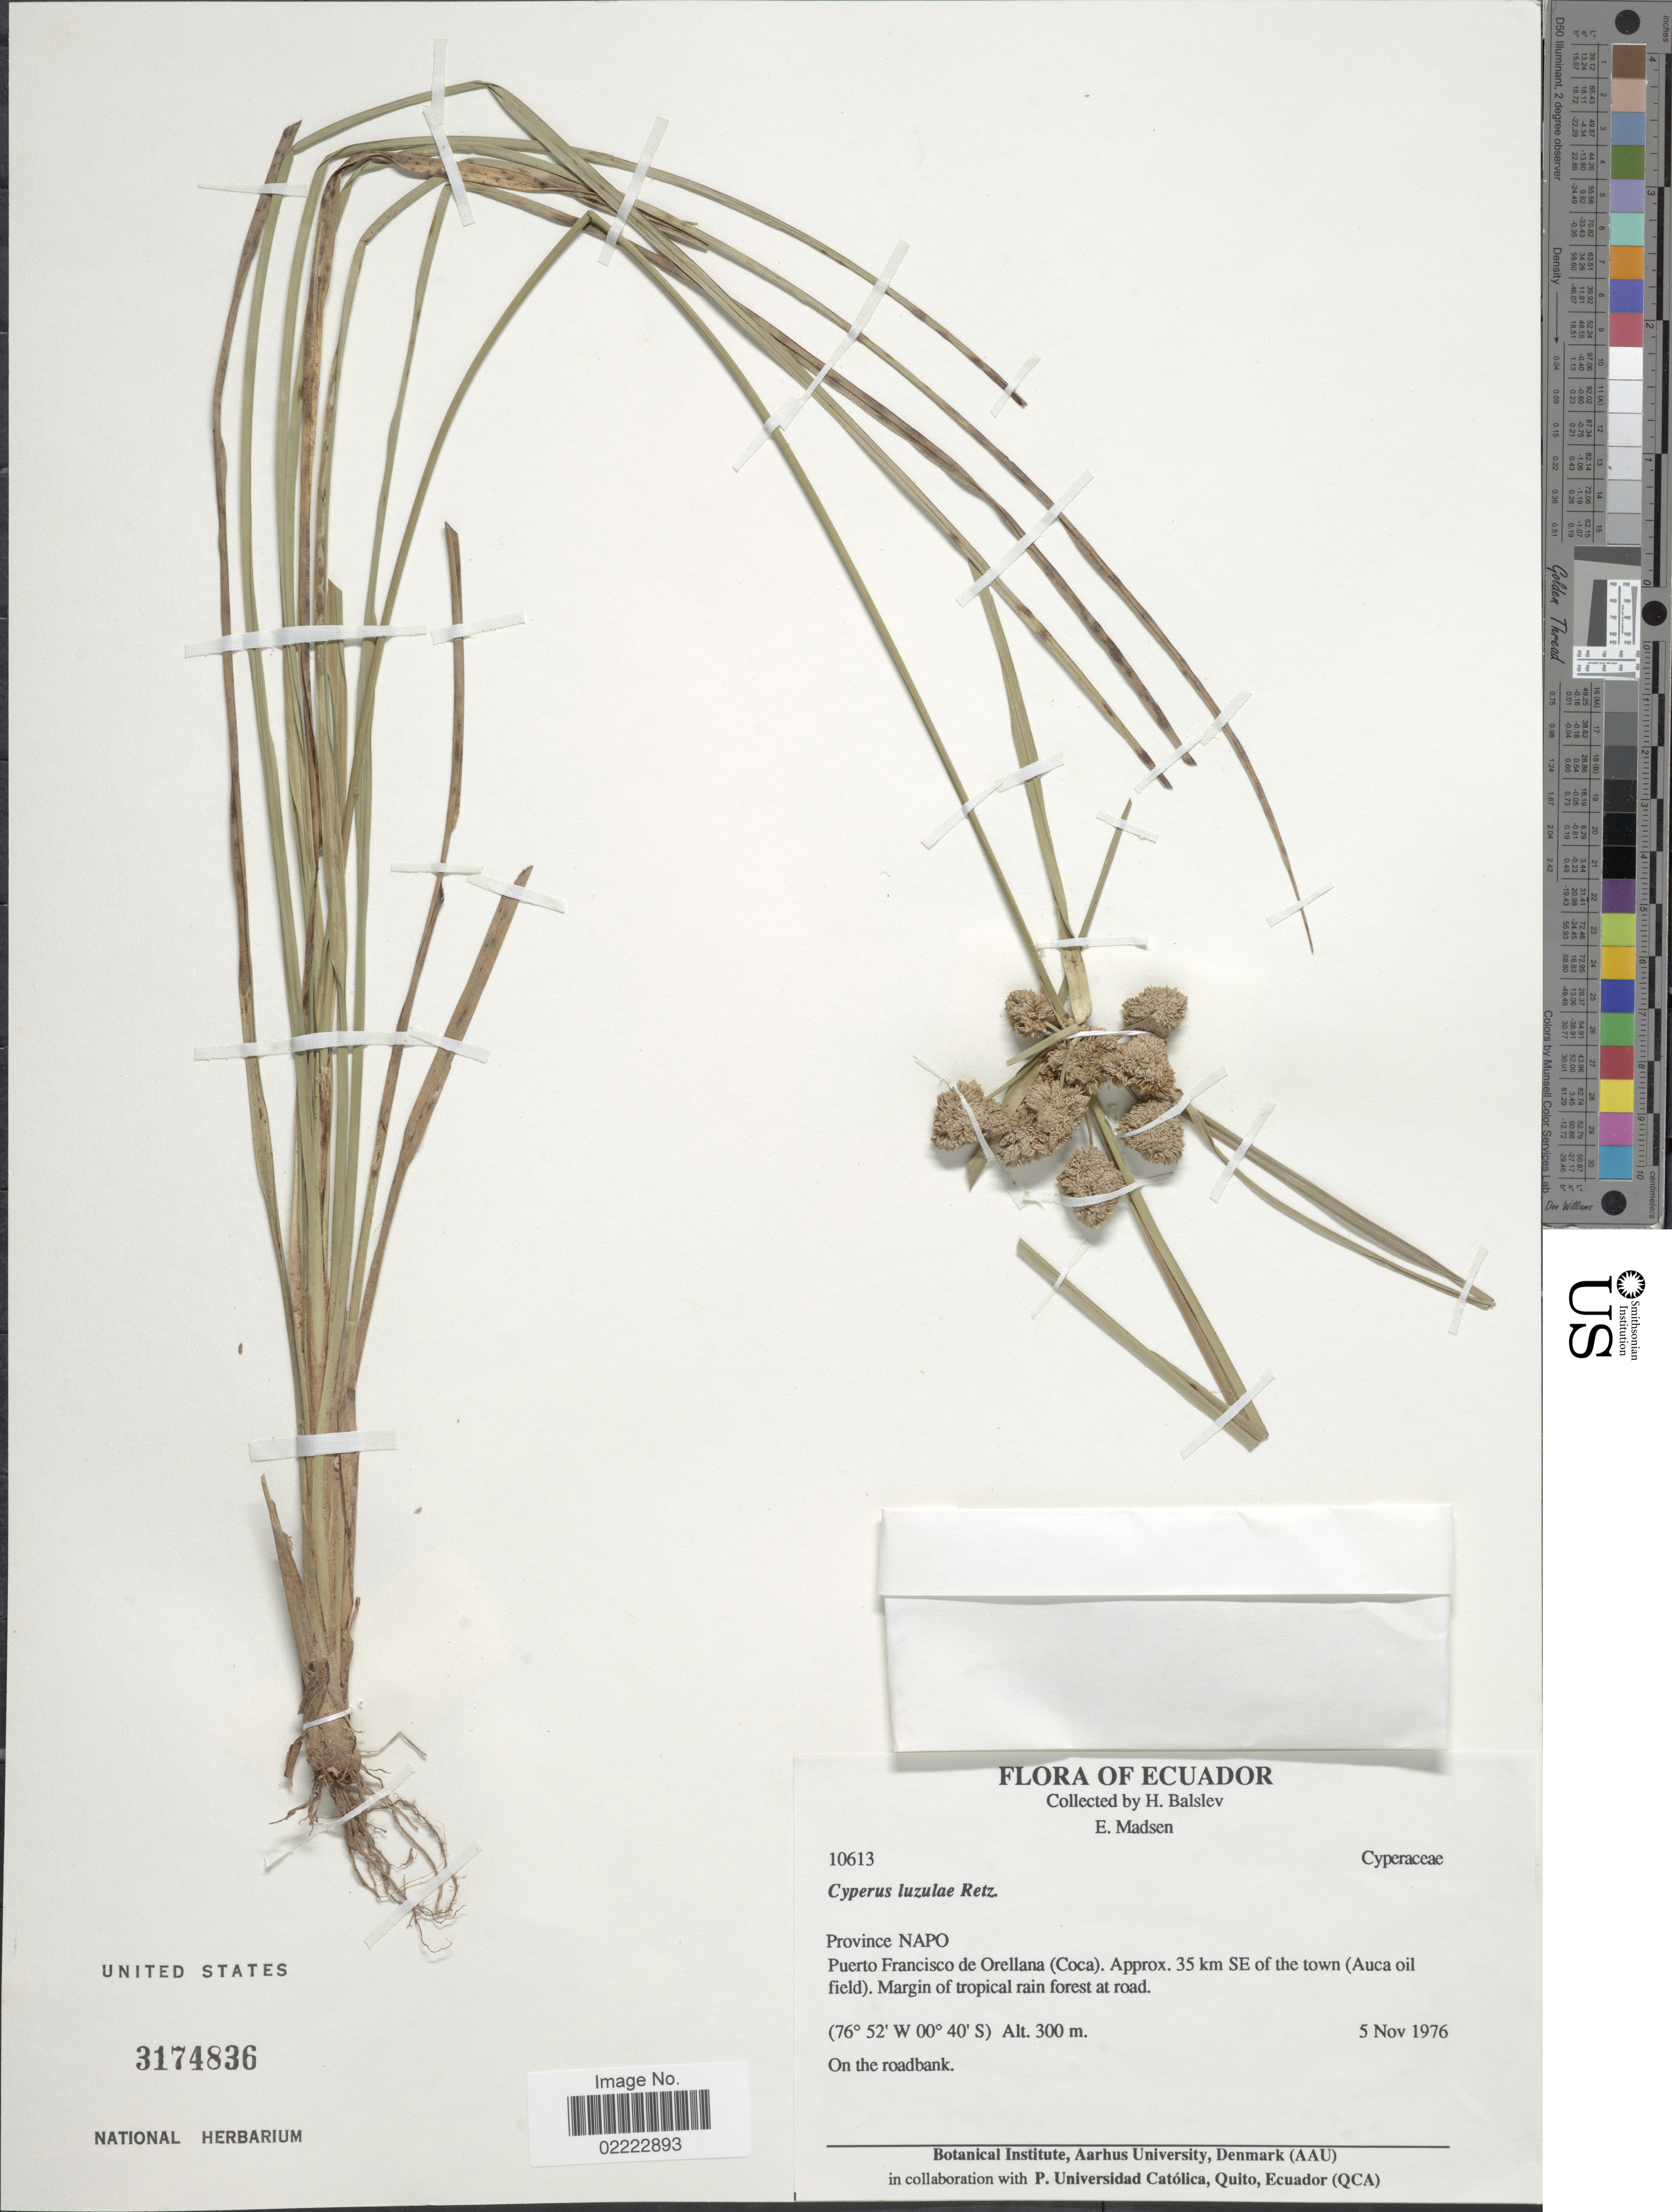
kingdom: Plantae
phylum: Tracheophyta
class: Liliopsida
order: Poales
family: Cyperaceae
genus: Cyperus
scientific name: Cyperus luzulae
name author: (L.) Rottb. ex Retz.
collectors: H. Balsev & E. Madsen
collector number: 10613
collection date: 1976-11-05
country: Ecuador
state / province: Napo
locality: Province Napo. Puerto Francisco de Orellana (Coca) Approx. 35 km SE of the Town (Auca oil field)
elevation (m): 300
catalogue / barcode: US 3174836